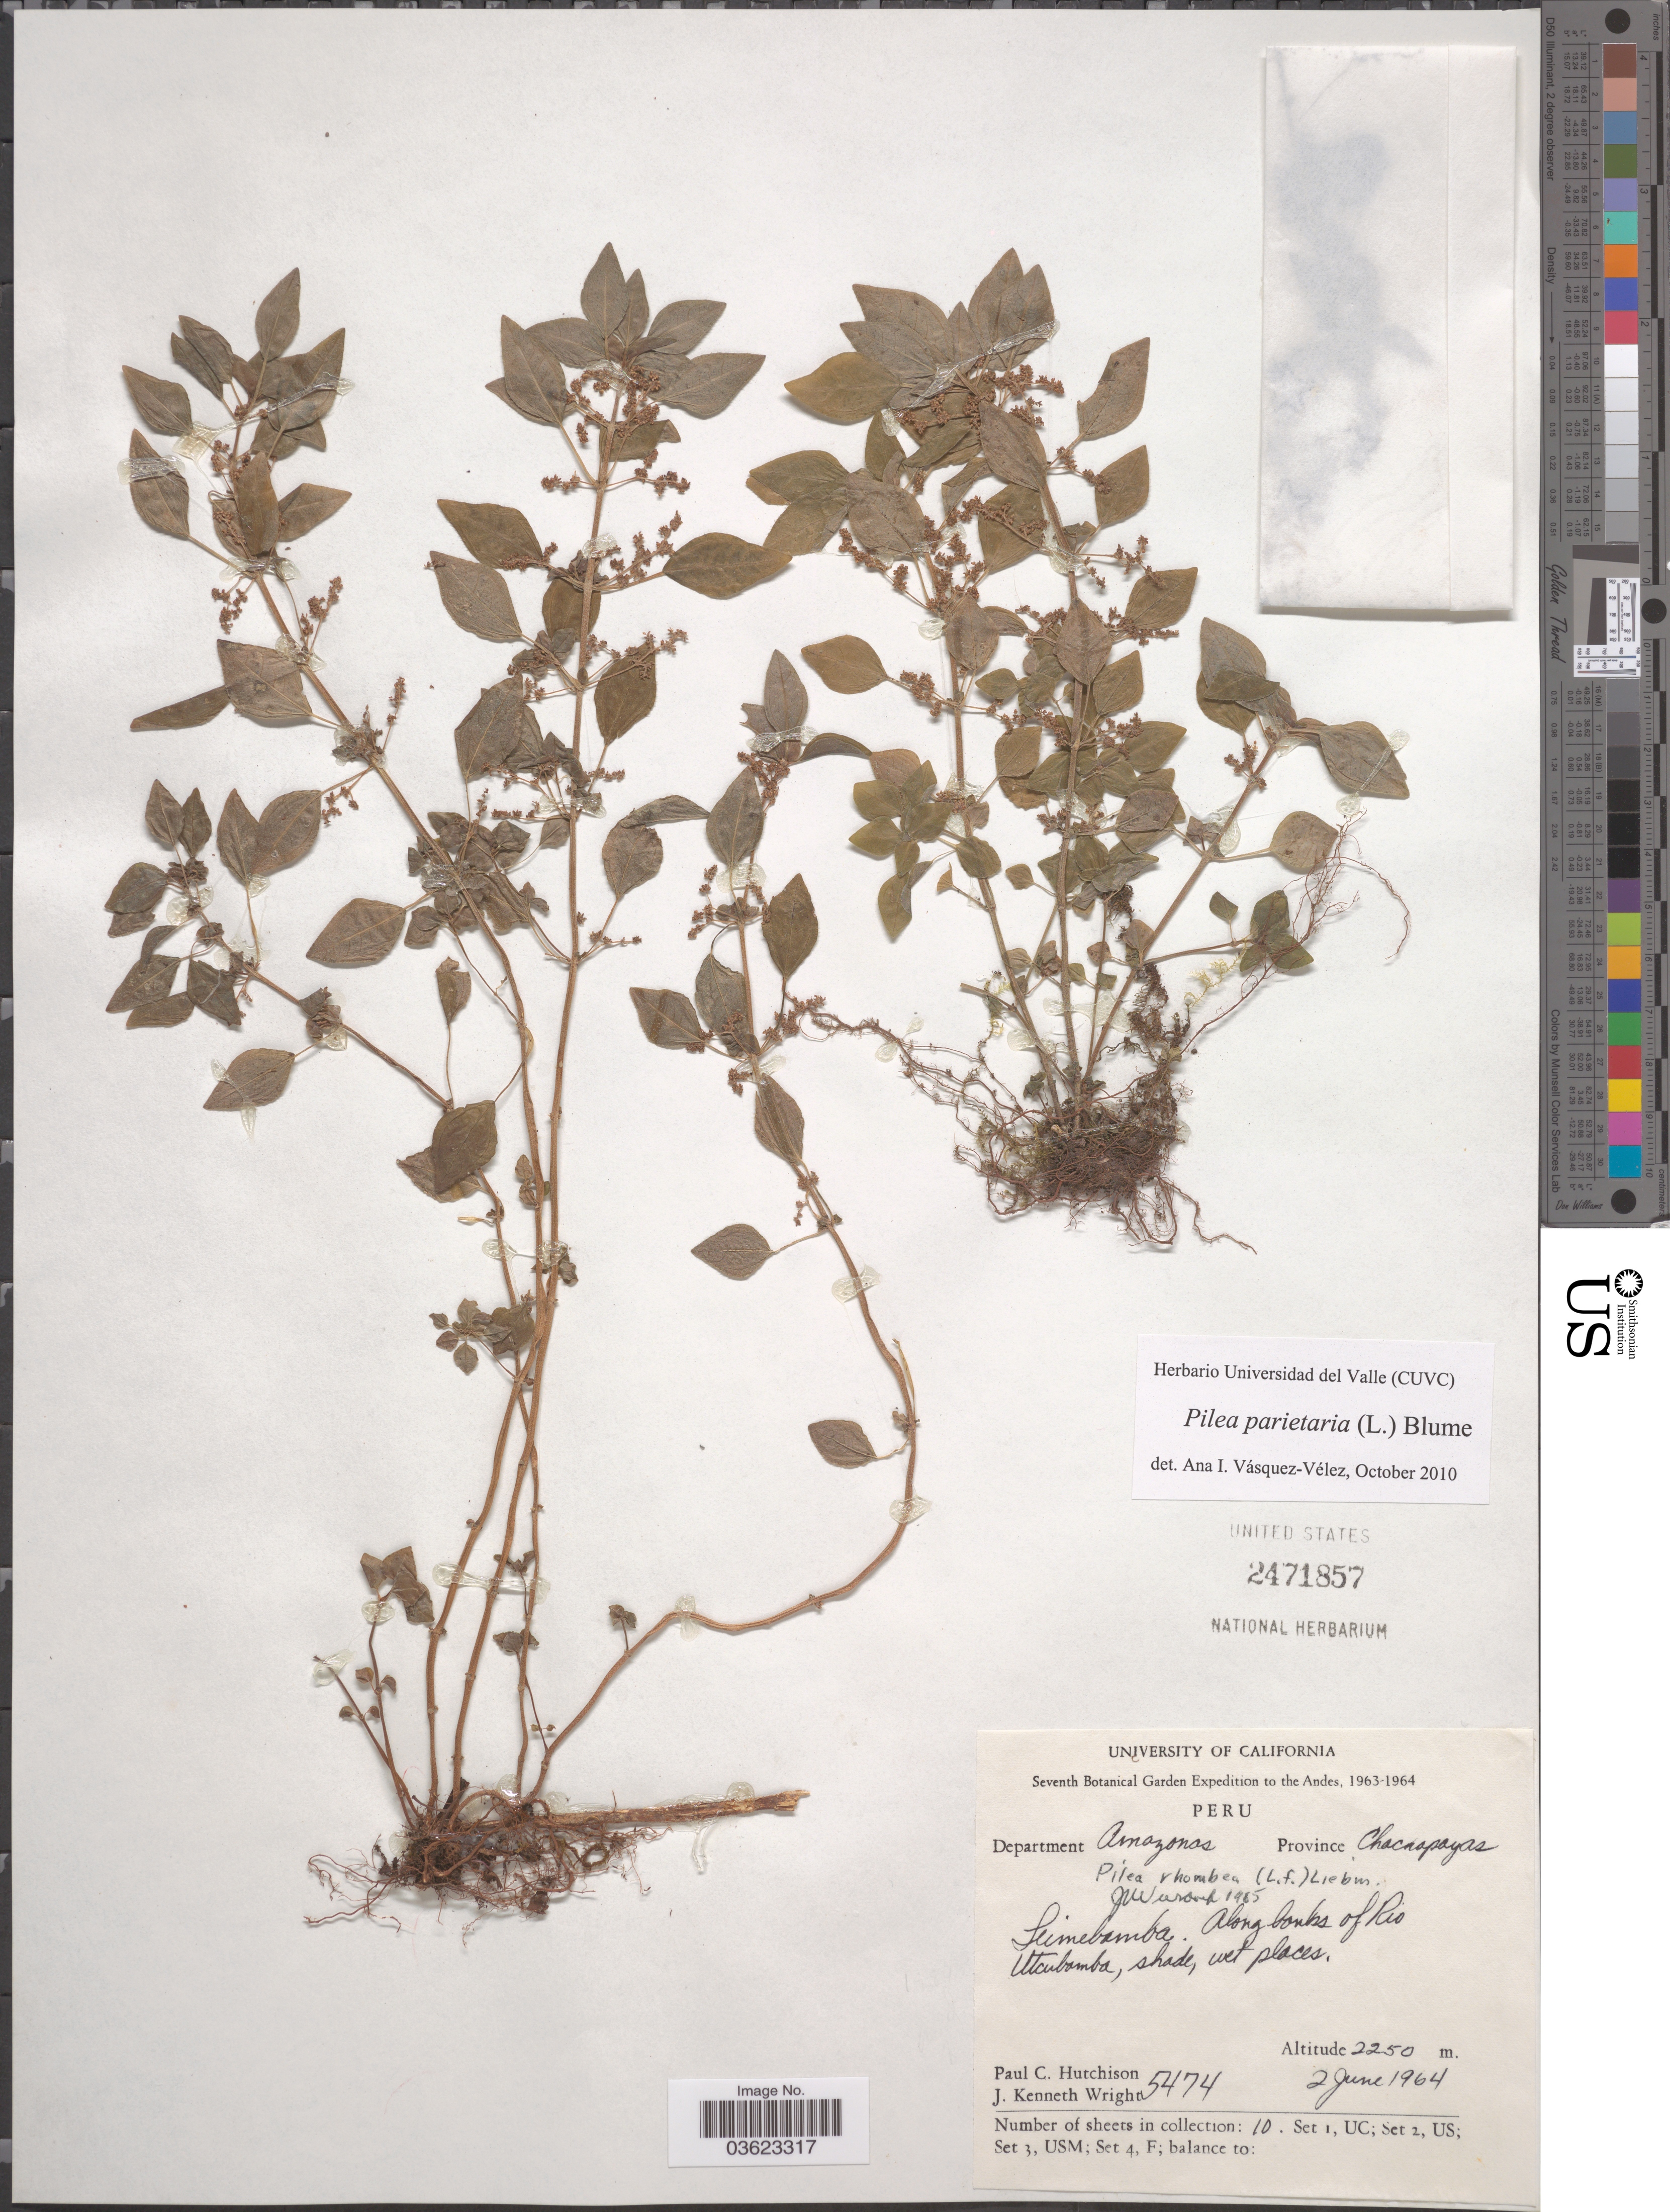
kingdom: Plantae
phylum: Tracheophyta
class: Magnoliopsida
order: Rosales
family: Urticaceae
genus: Pilea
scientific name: Pilea parietaria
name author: (L.) Blume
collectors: P. C. Hutchison & J. K. Wright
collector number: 5474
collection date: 1964-06-02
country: Peru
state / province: Amazonas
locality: Leimebamba, along banks of Río Utcubamba, Province Chachapoyas, Department Amazonas, Andes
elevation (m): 2250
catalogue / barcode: US 2471857